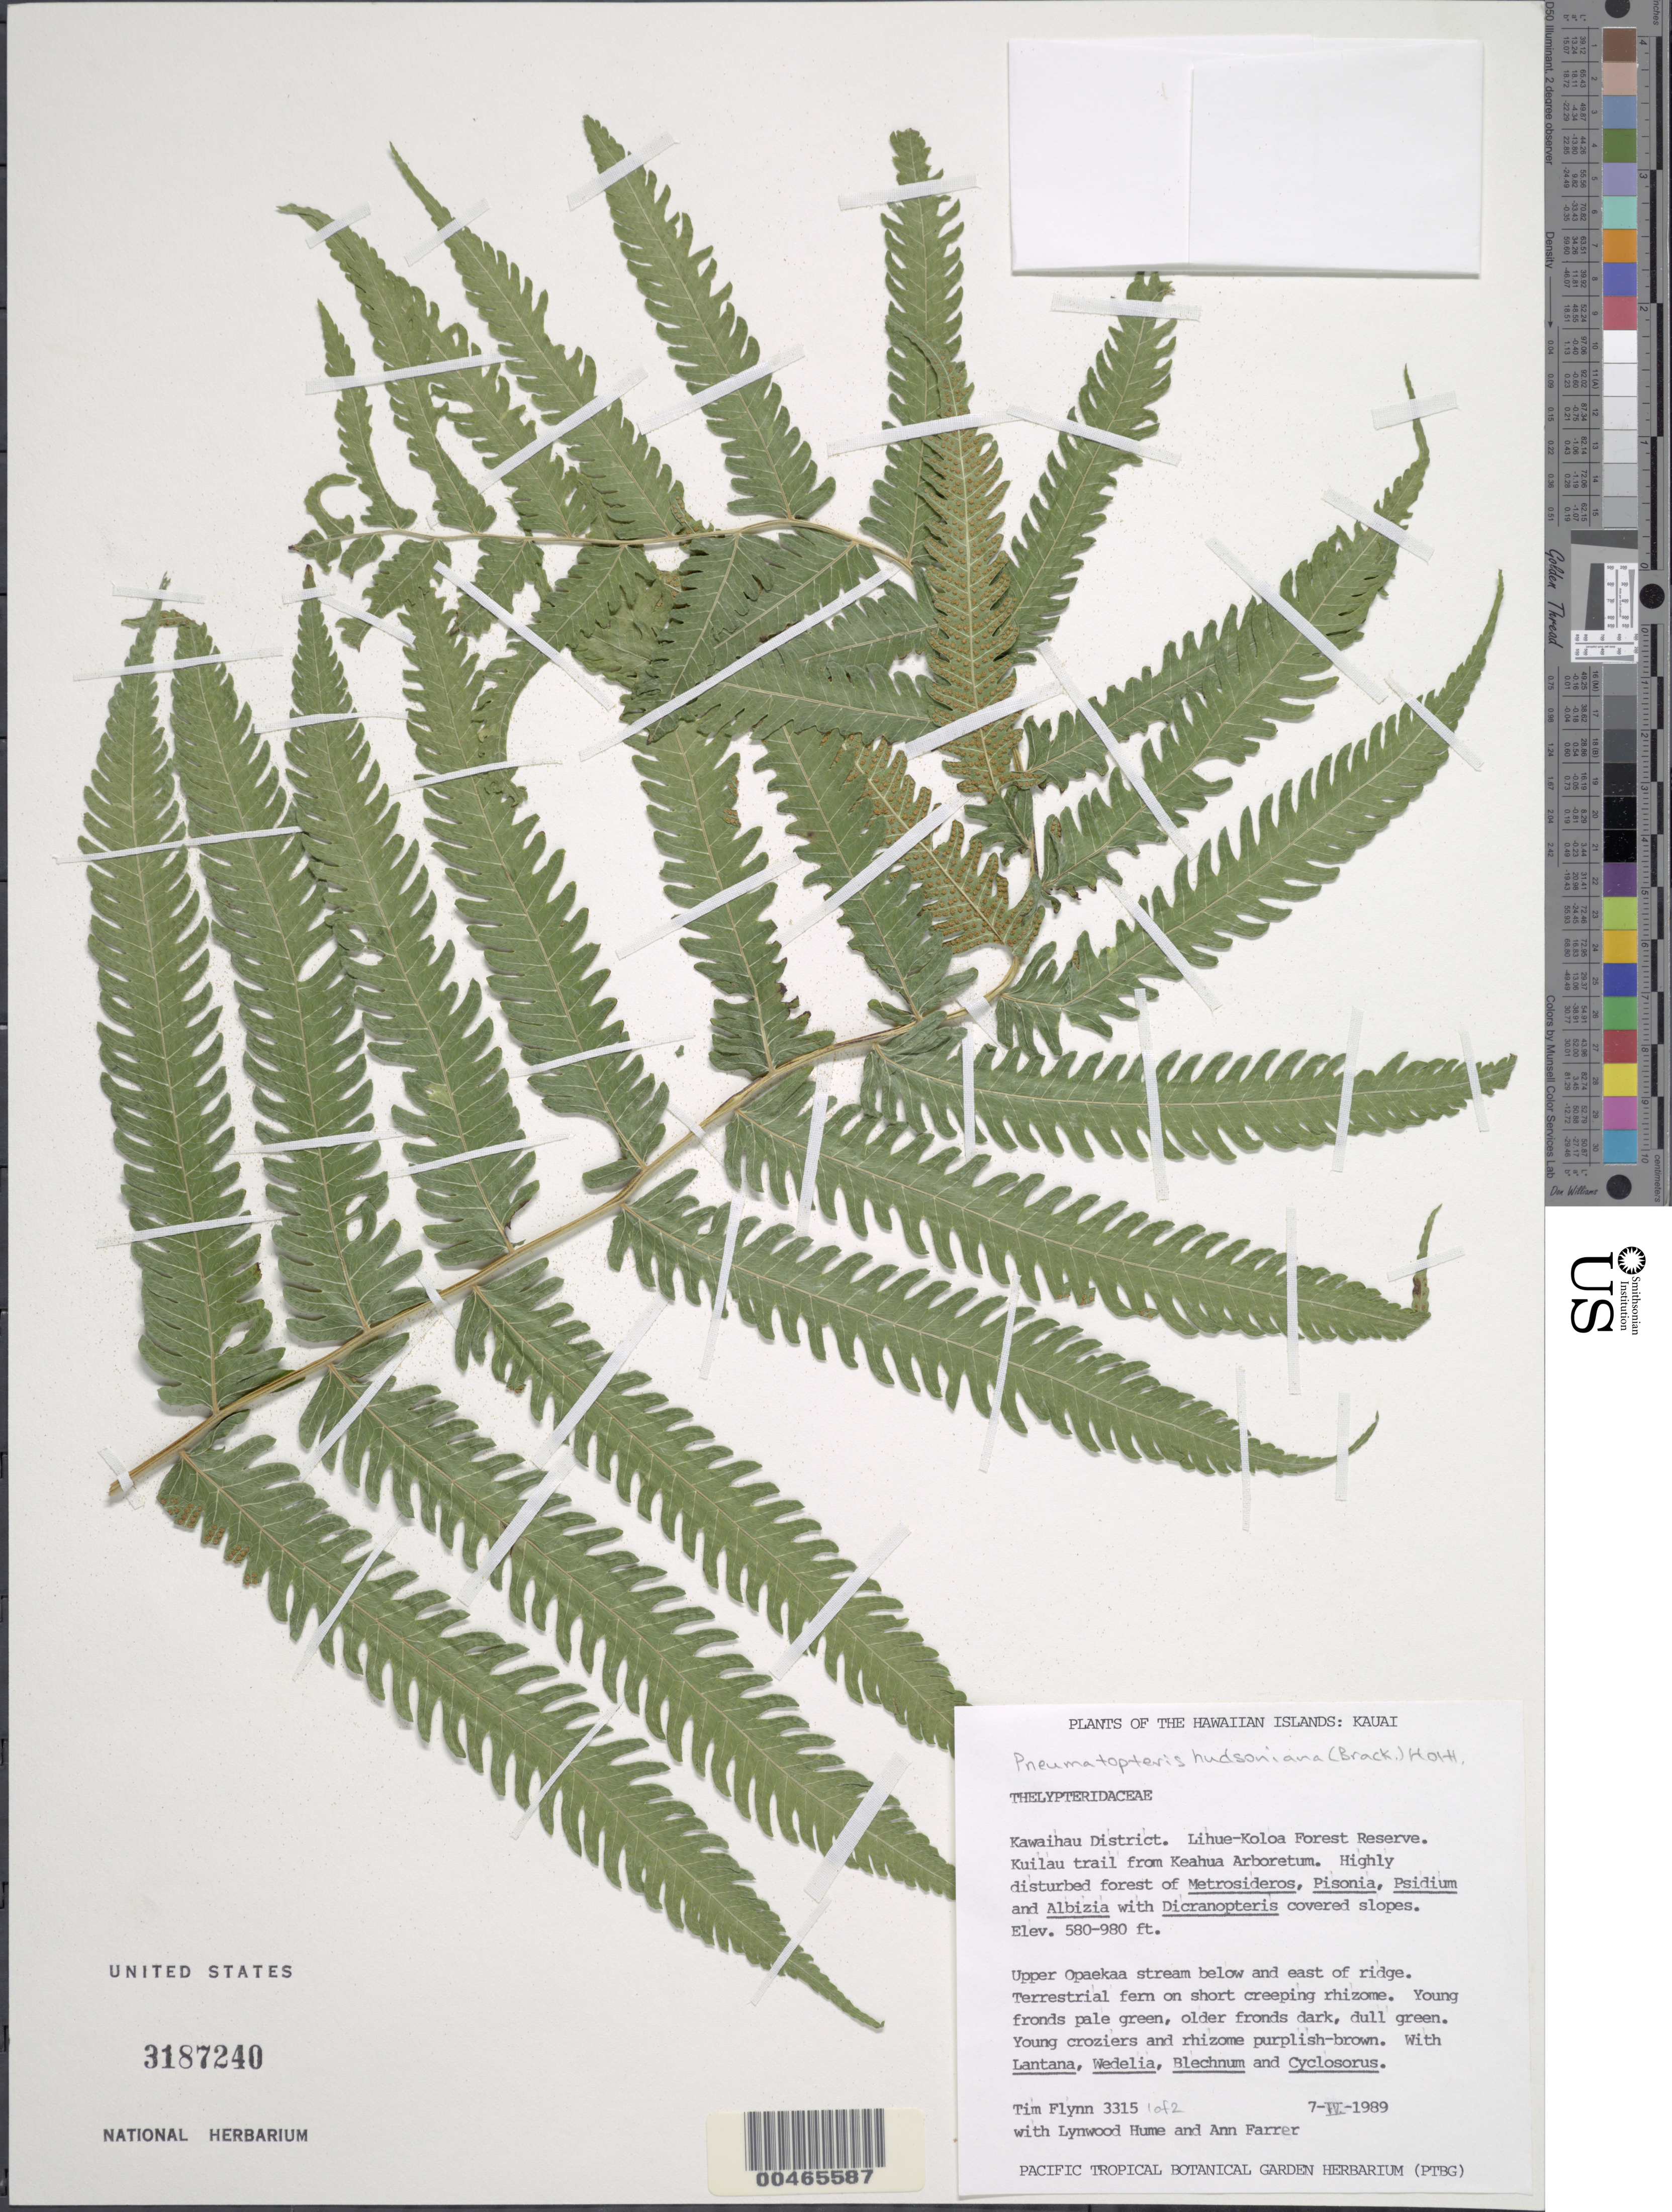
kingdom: Plantae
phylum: Tracheophyta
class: Polypodiopsida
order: Polypodiales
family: Thelypteridaceae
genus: Pneumatopteris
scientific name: Pneumatopteris hudsoniana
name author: (Brack.) Holttum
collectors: T. W. Flynn, L. Hume & A. Farrer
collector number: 3315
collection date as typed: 7 Apr 1989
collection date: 1989-04-07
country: United States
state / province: Hawaii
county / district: Kauai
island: Kaua'i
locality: Kawaihau District. Lihue-Koloa Forest Reserve. Kuilau trail from Keahua Arboretum. Upper Opaekaa stream below and E of ridge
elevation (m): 177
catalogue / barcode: US 3187240